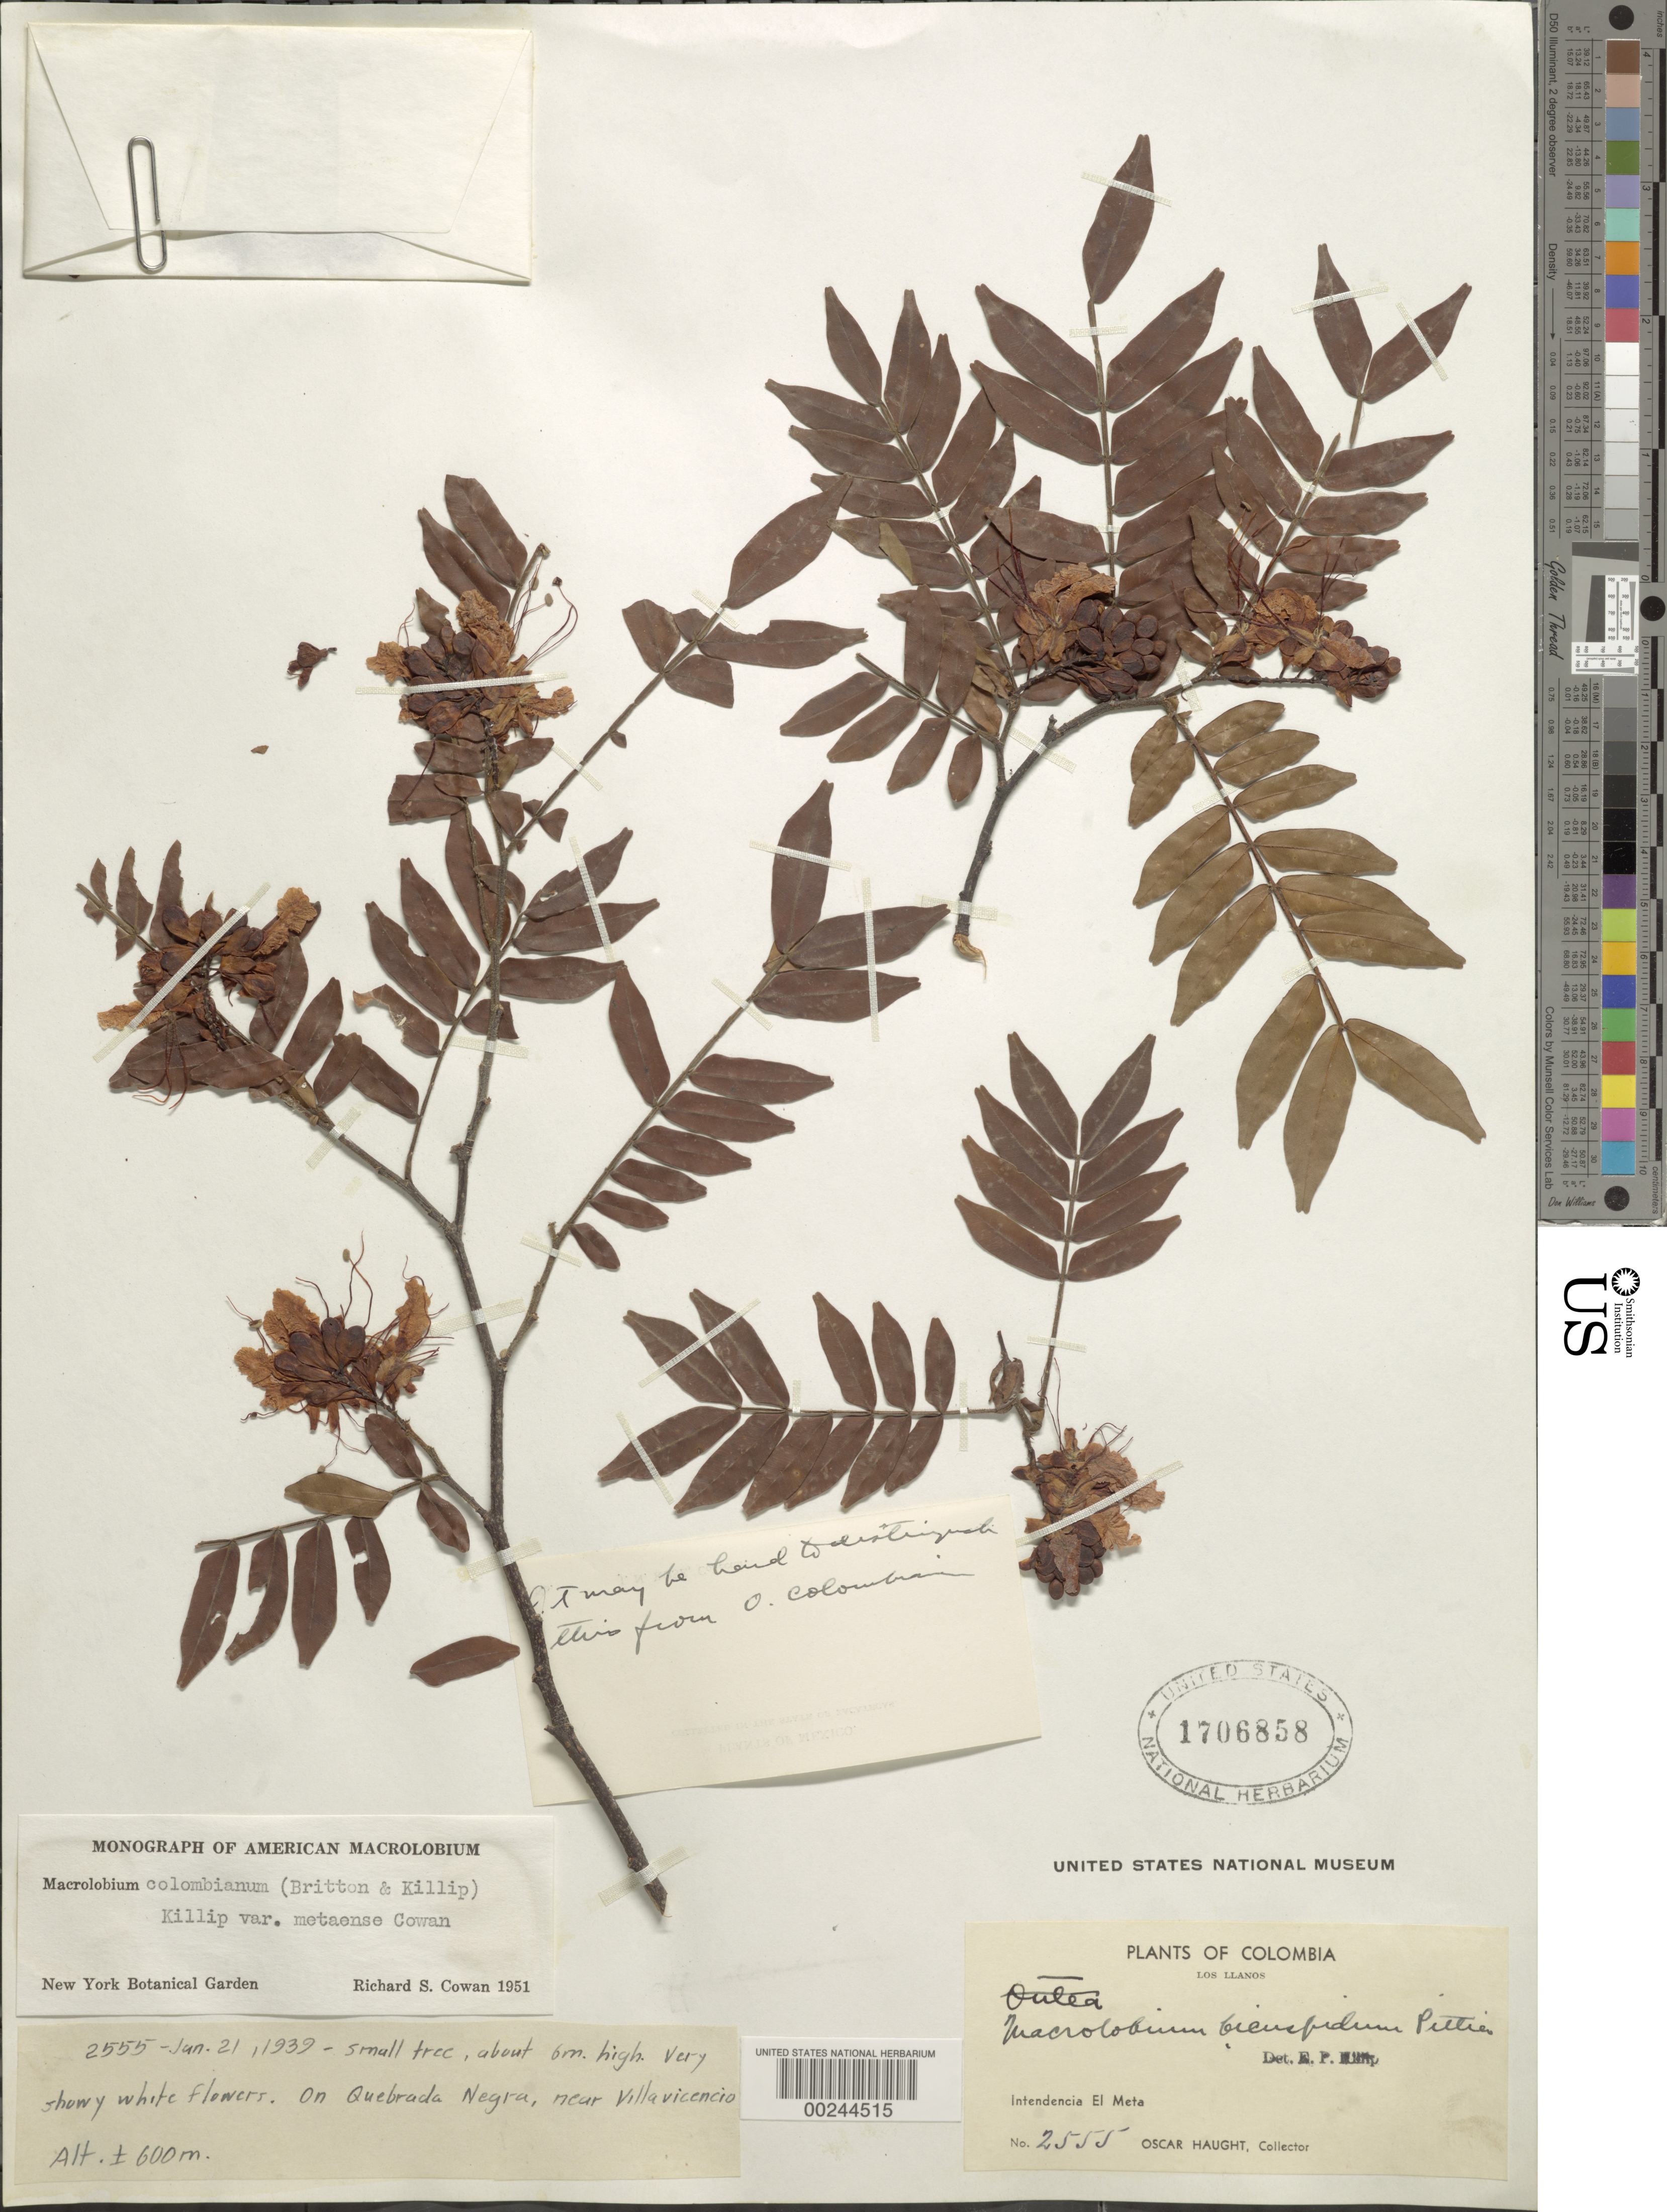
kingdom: Plantae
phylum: Tracheophyta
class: Magnoliopsida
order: Fabales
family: Fabaceae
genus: Macrolobium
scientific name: Macrolobium colombianum var. metaense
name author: R.S. Cowan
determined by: Cowan, R. S.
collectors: O. L. Haught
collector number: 2555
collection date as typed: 21 Jun 1939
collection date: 1939-06-21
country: Colombia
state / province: Meta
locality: On Quebrada Negra, near Villa Vicencia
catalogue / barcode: US 1706858